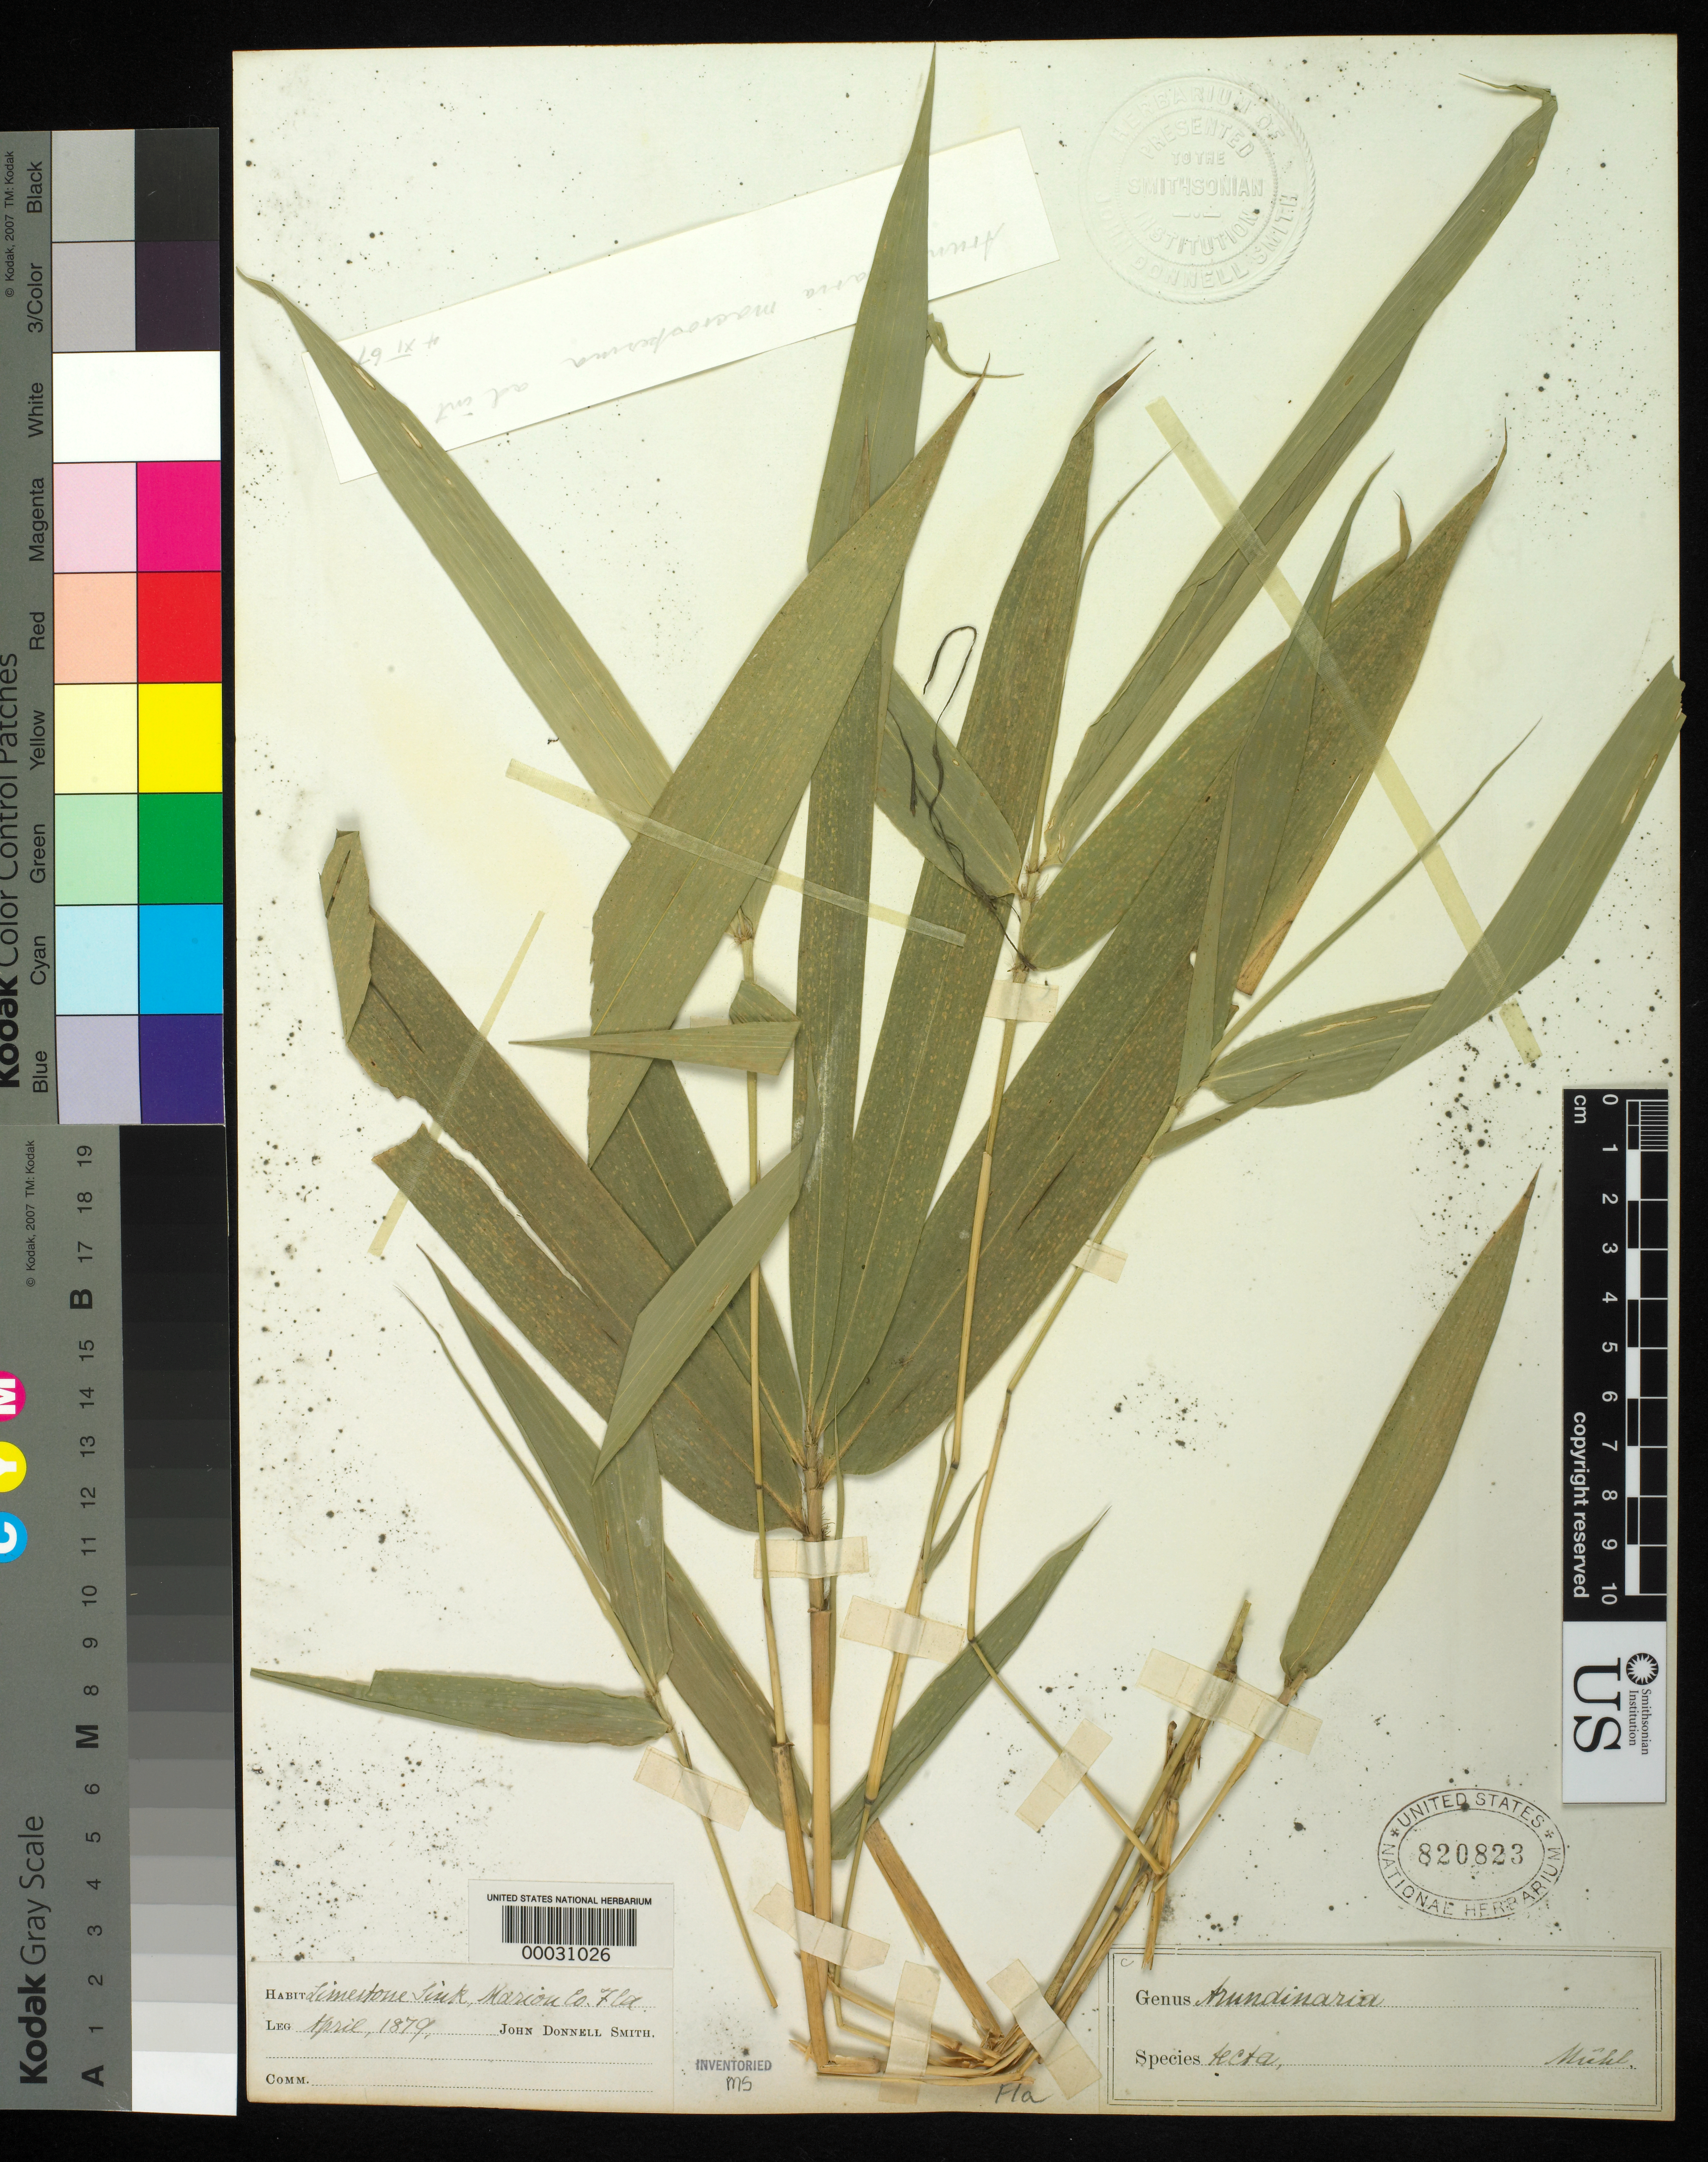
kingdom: Plantae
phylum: Tracheophyta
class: Liliopsida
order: Poales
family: Poaceae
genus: Arundinaria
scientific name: Arundinaria gigantea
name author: (Walter) Muhl.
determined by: Poaceae Reorganization Project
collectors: J. Donnell Smith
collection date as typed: Apr 1879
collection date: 1879-04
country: United States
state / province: Florida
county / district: Marion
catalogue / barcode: US 820823